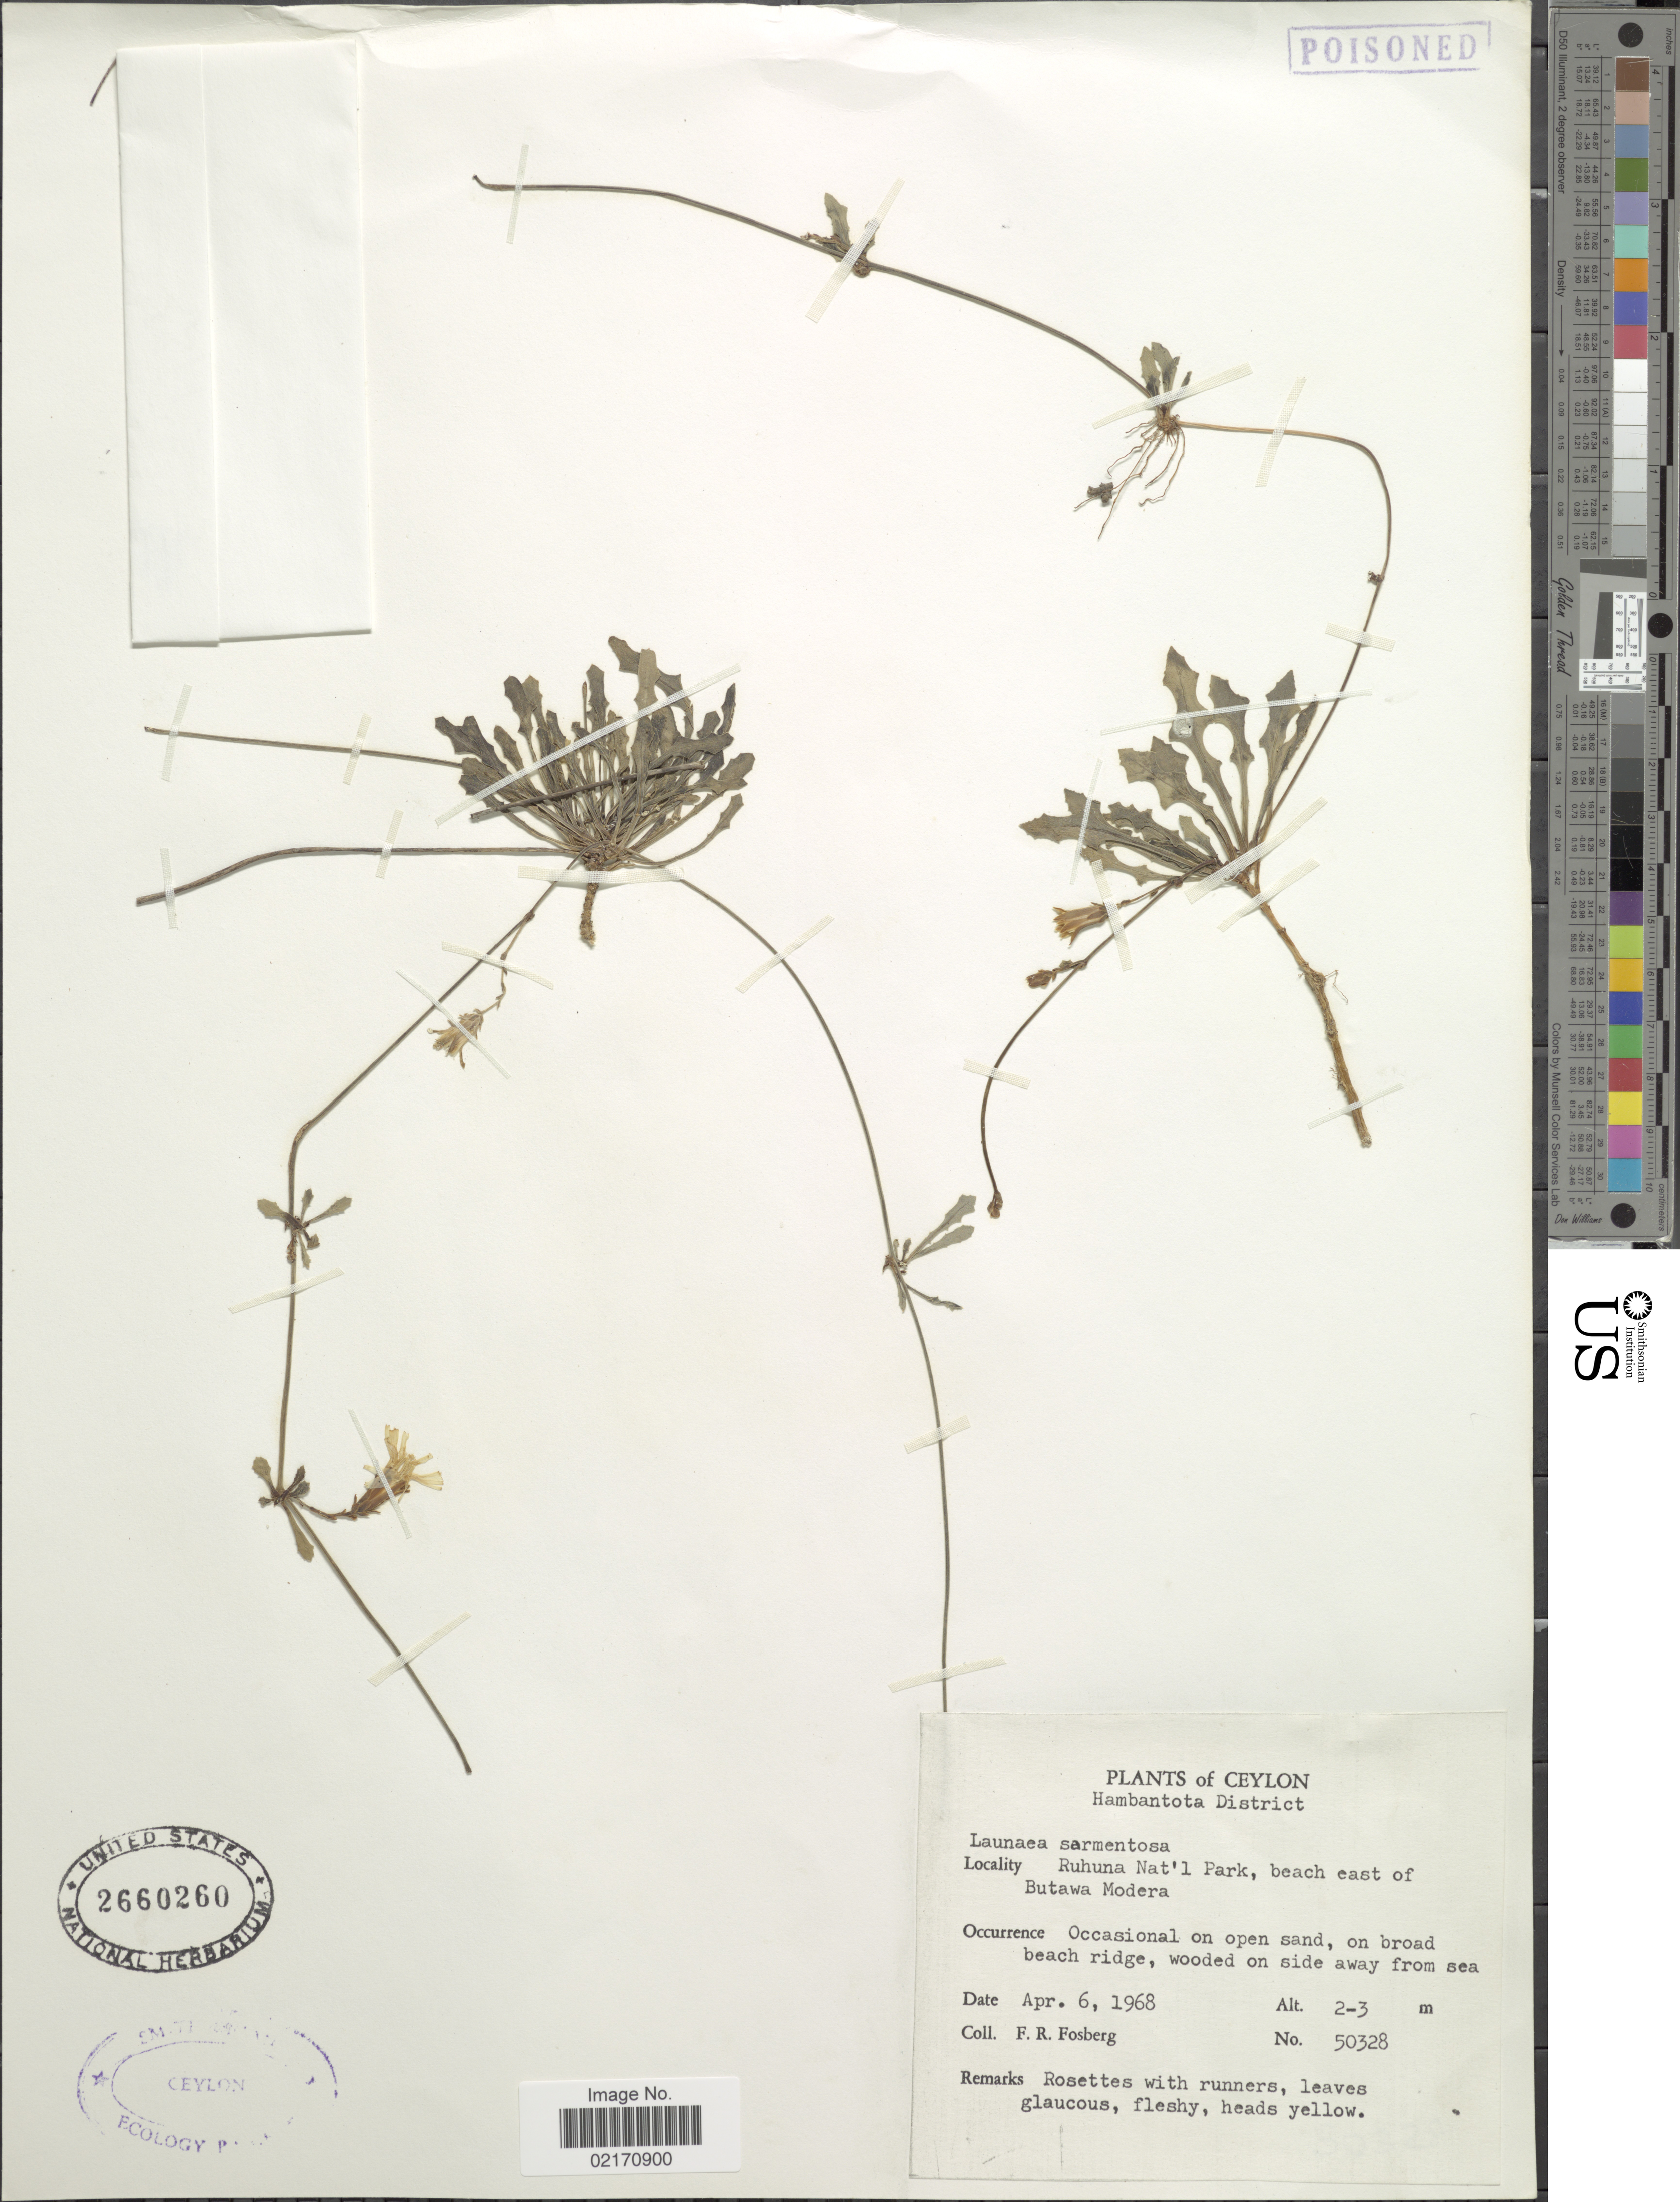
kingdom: Plantae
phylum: Tracheophyta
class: Magnoliopsida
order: Asterales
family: Asteraceae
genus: Launaea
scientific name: Launaea sarmentosa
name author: (Willd.) Kuntze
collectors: F. R. Fosberg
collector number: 50328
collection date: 1968-04-06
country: Sri Lanka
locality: Ceylon, Hambantota District, Ruhuna Nat'l Park, beach east of Butawa Modera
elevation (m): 2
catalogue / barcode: US 2660260